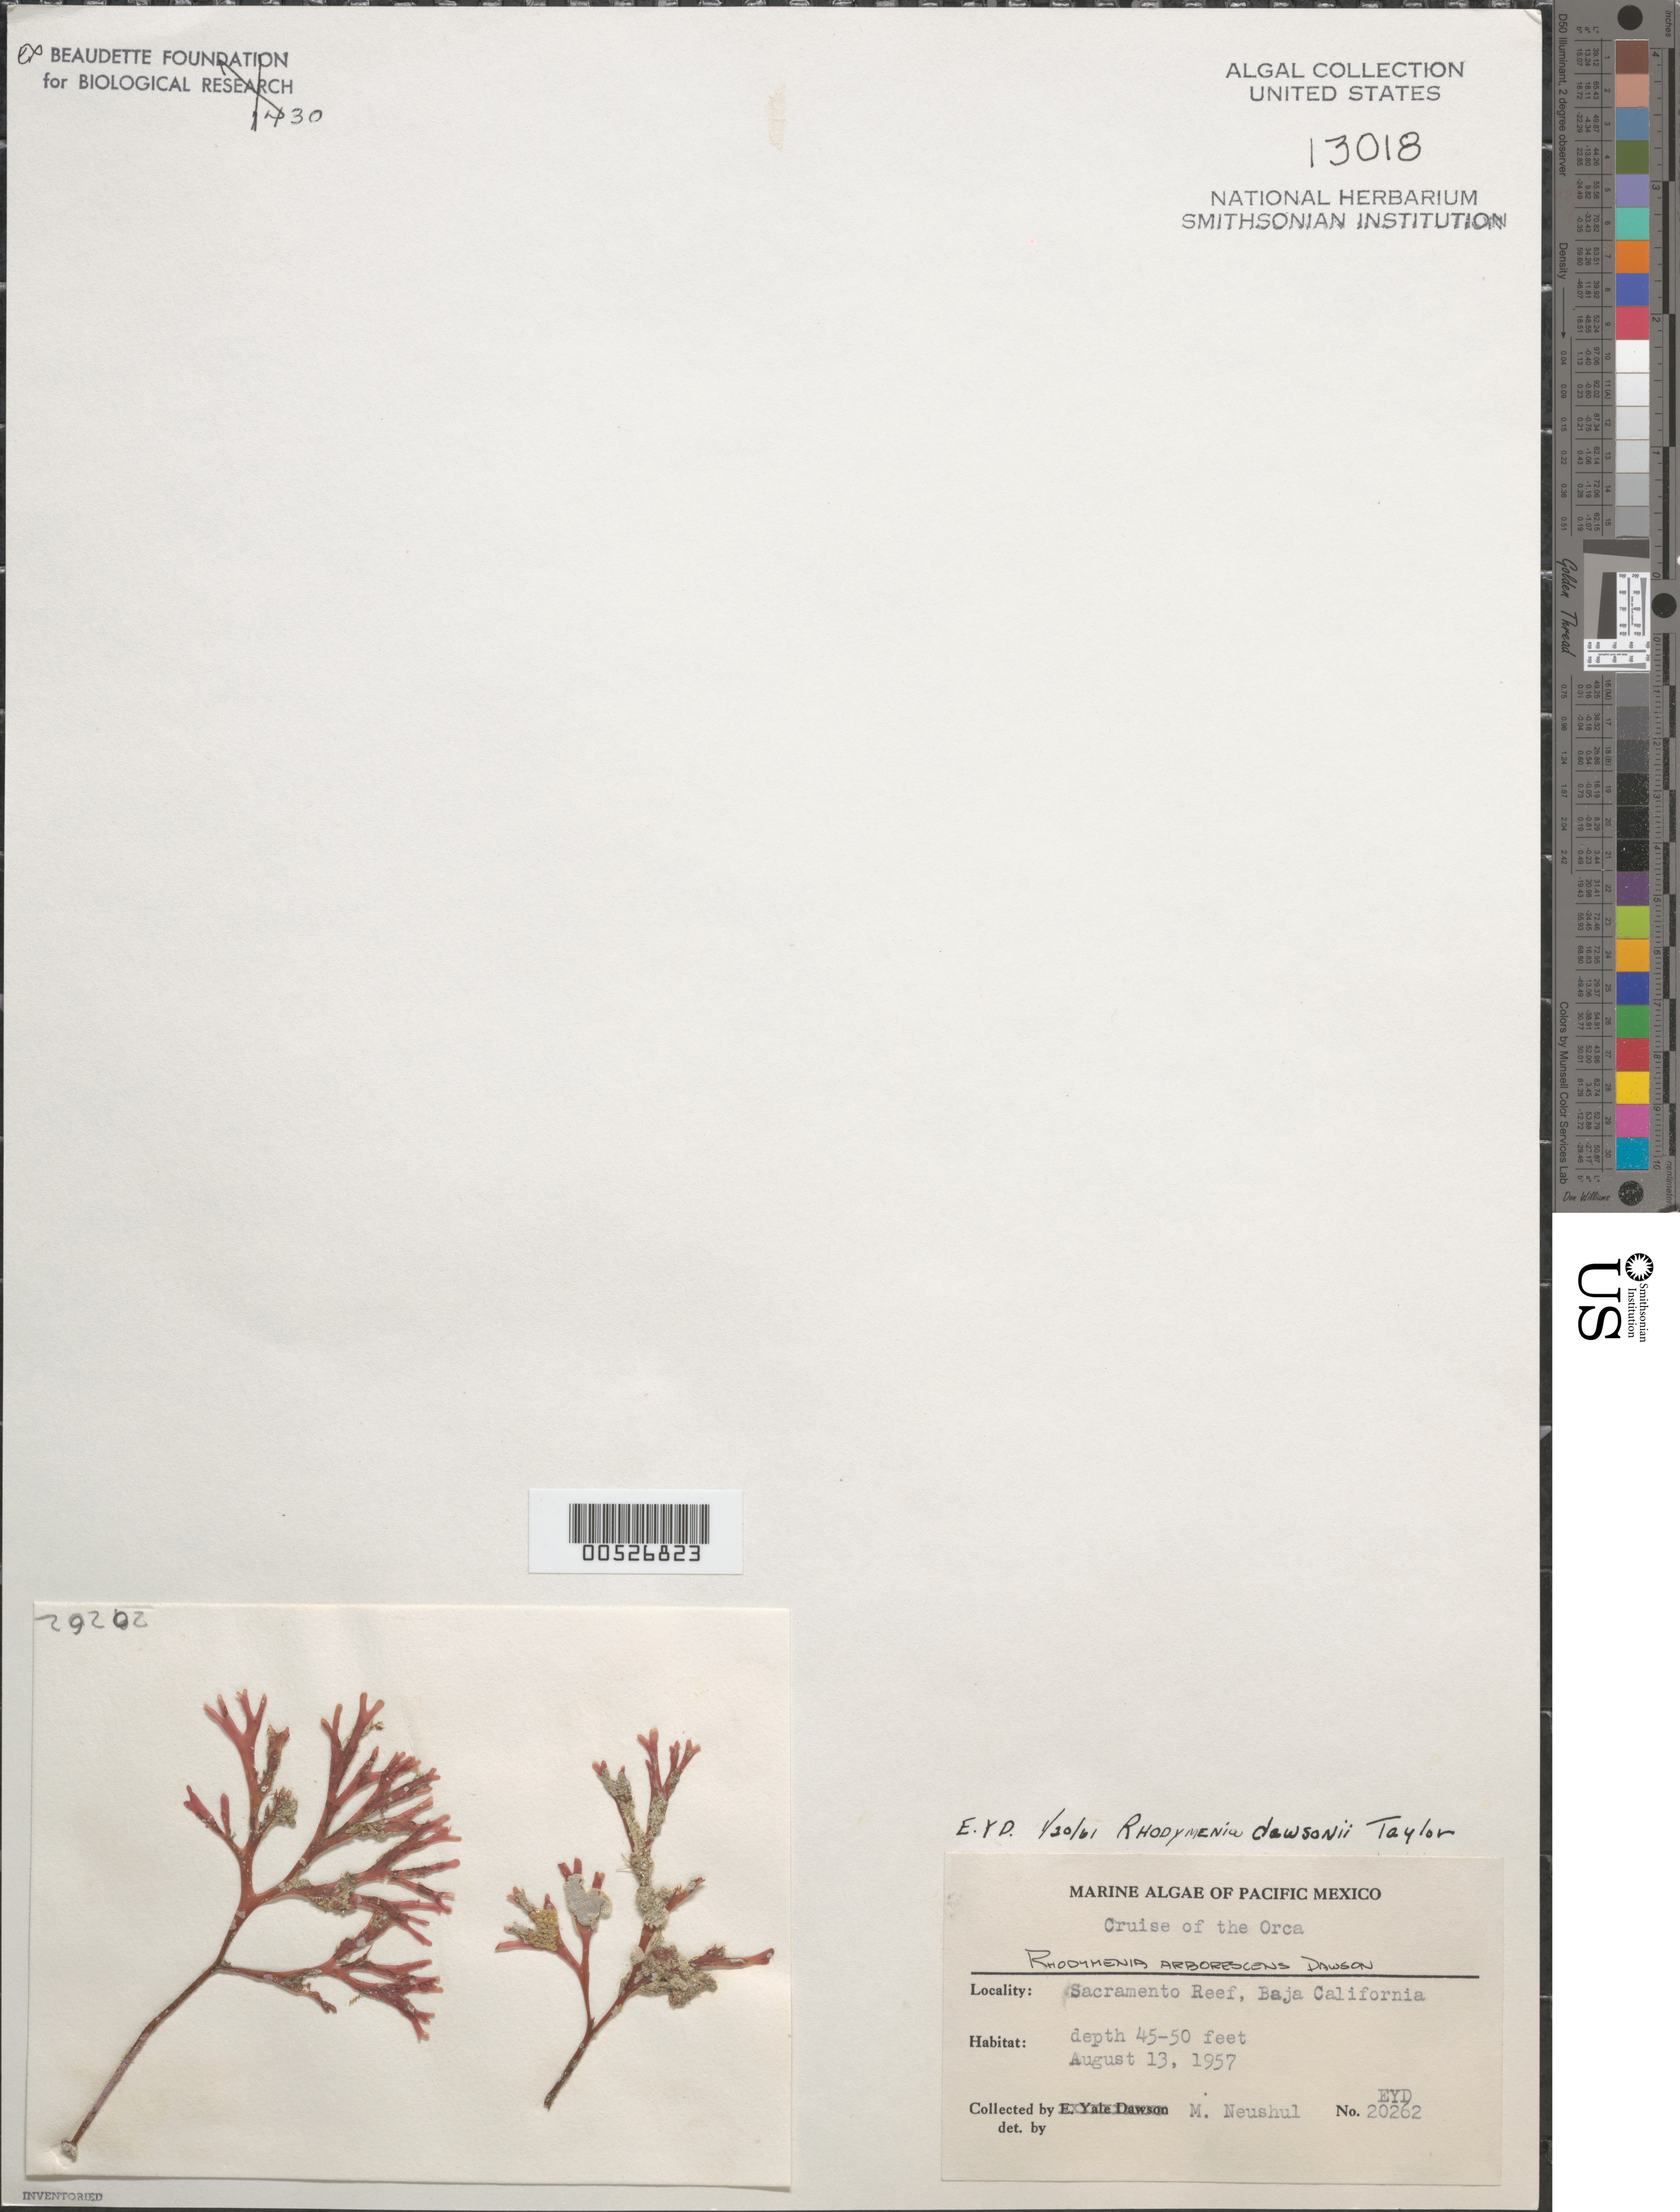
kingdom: Plantae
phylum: Rhodophyta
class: Florideophyceae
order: Rhodymeniales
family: Rhodymeniaceae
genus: Rhodymenia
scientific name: Rhodymenia dawsonii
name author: W.R. Taylor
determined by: Dawson, E. Y.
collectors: M. Neushul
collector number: EYD 20262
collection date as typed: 13 Aug 1957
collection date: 1957-08-13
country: Mexico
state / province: Baja California Norte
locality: Arrecife Sacramento (Sacramento Reef)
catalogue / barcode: US 13018